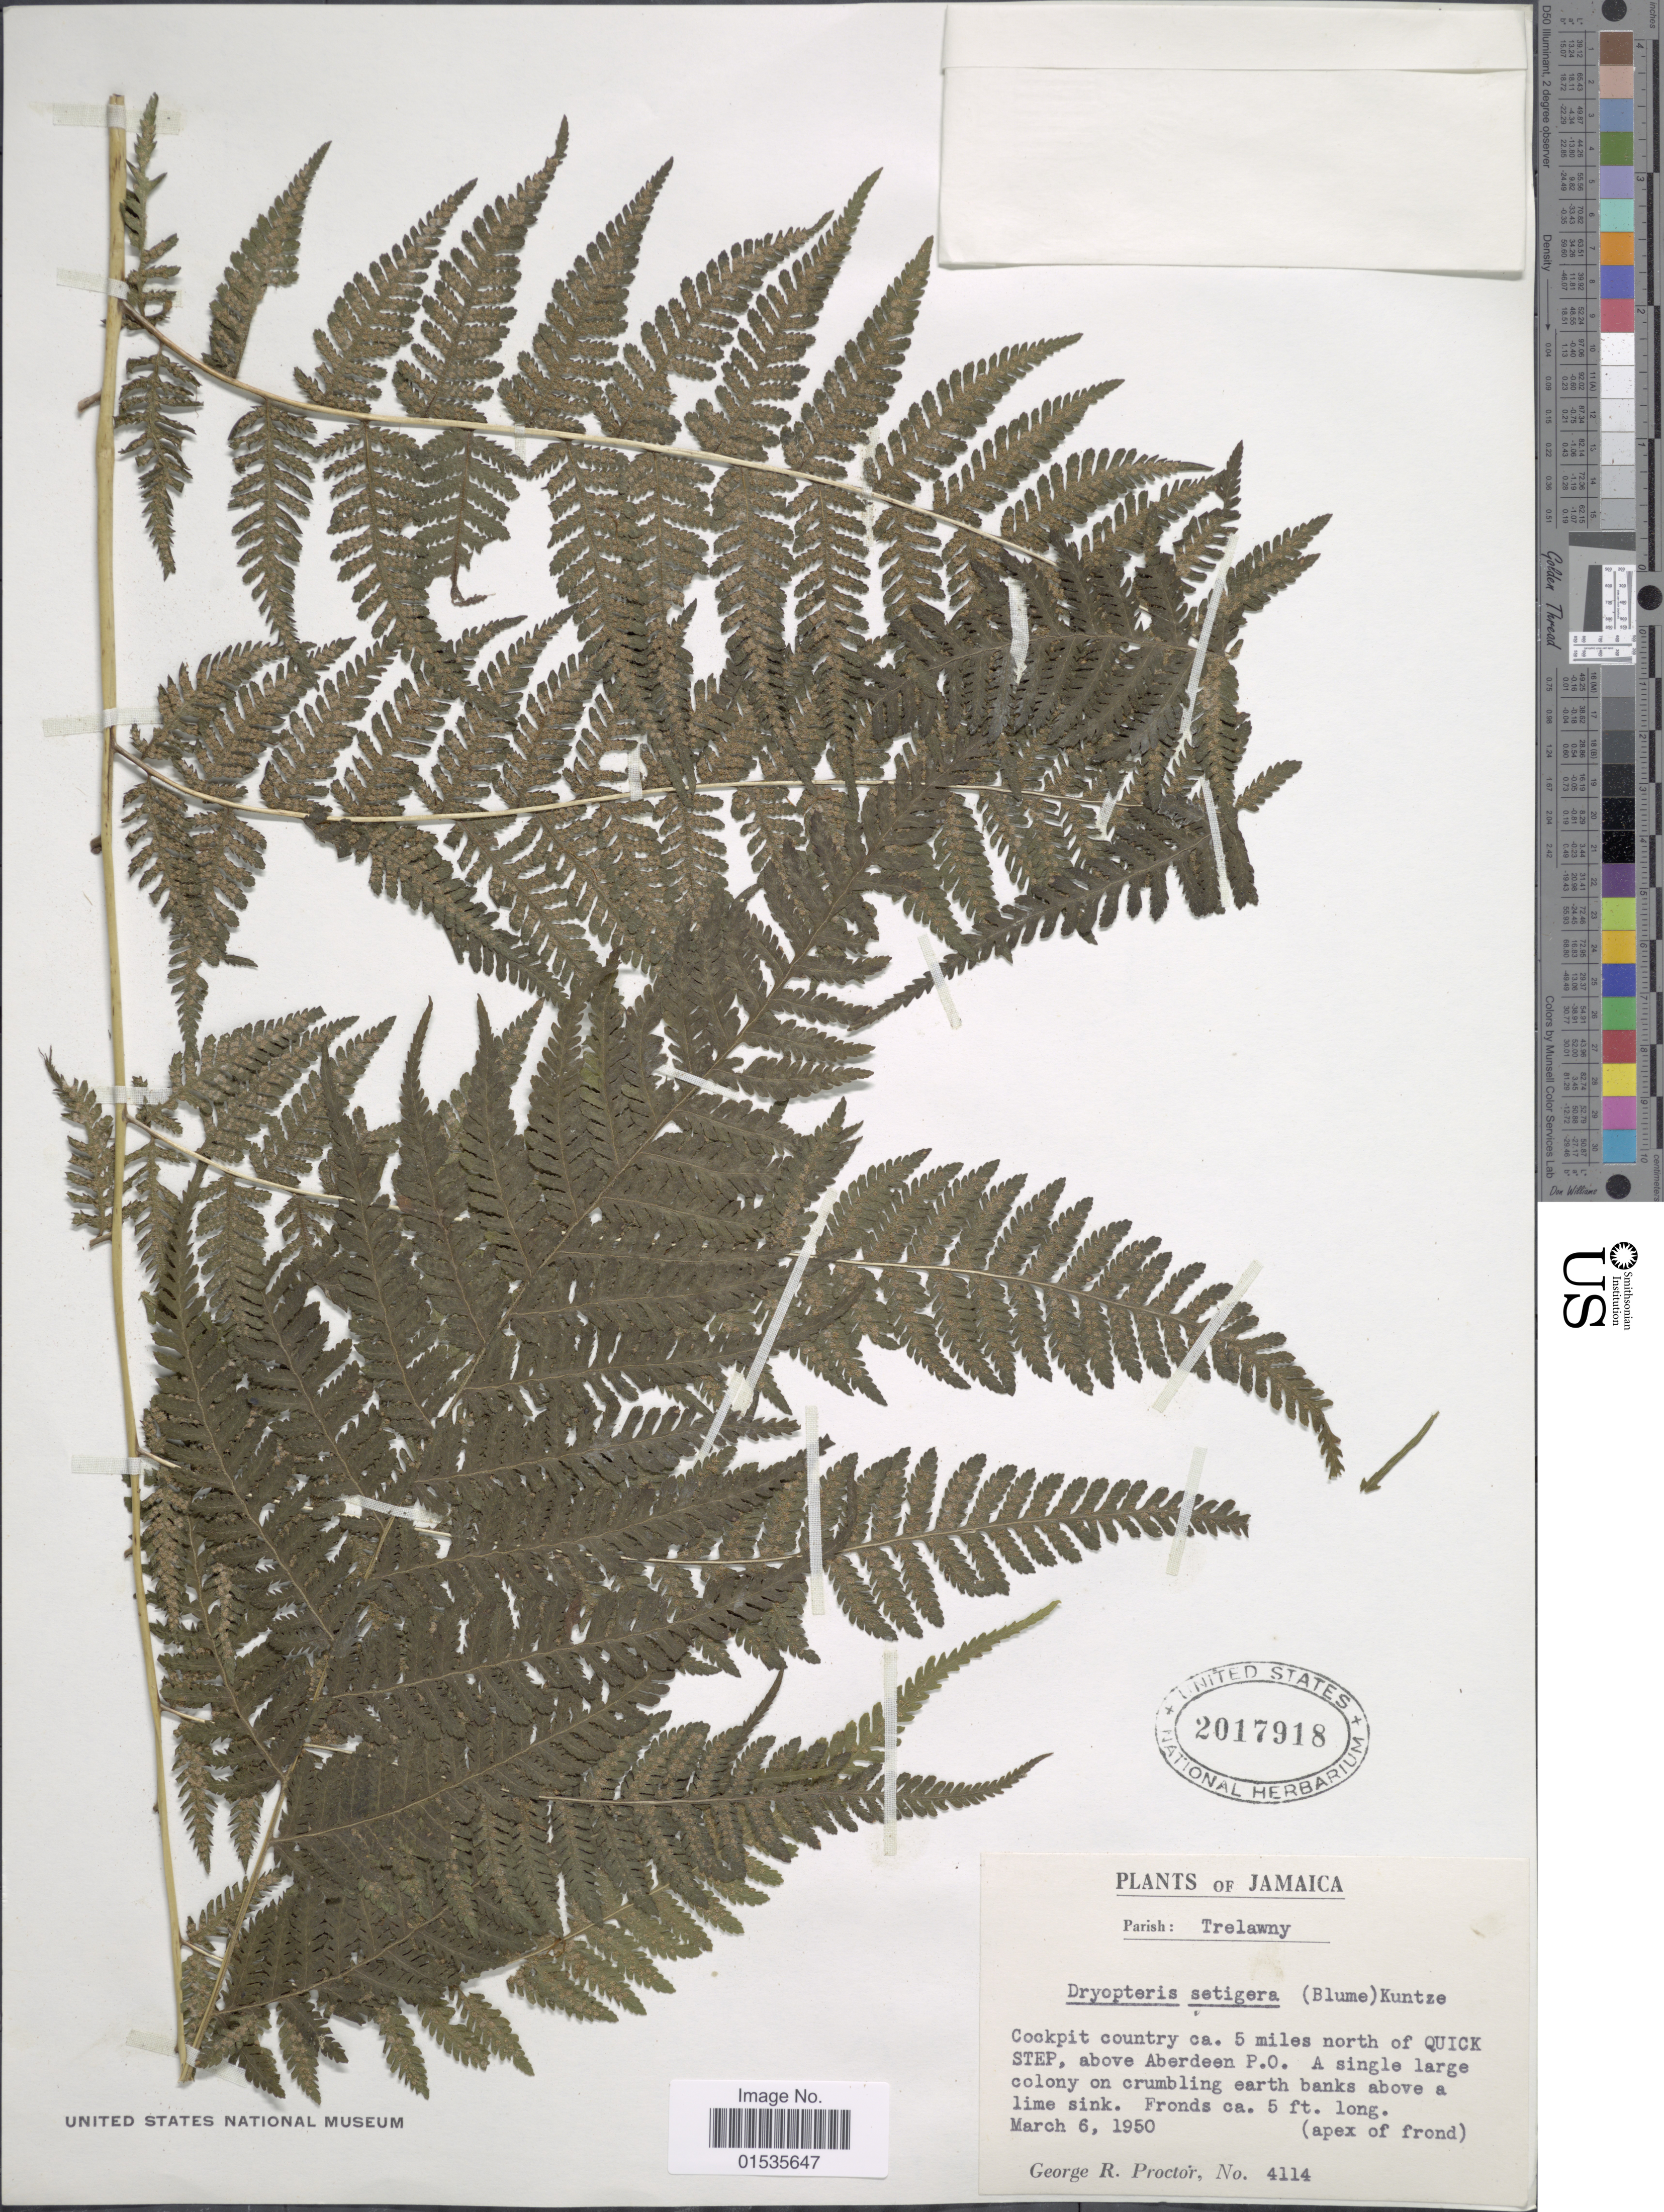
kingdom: Plantae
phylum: Tracheophyta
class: Polypodiopsida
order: Polypodiales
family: Thelypteridaceae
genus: Macrothelypteris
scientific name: Macrothelypteris torresiana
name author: (Gaudich.) Ching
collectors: G. Proctor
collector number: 4114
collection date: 1950-03-06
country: Jamaica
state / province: Trelawny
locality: Jamaica, Parish: Trelawny, Cockpit coutry ca. 5 miles north of Quick Step, above Aberdeen P.O.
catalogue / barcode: US 2017918